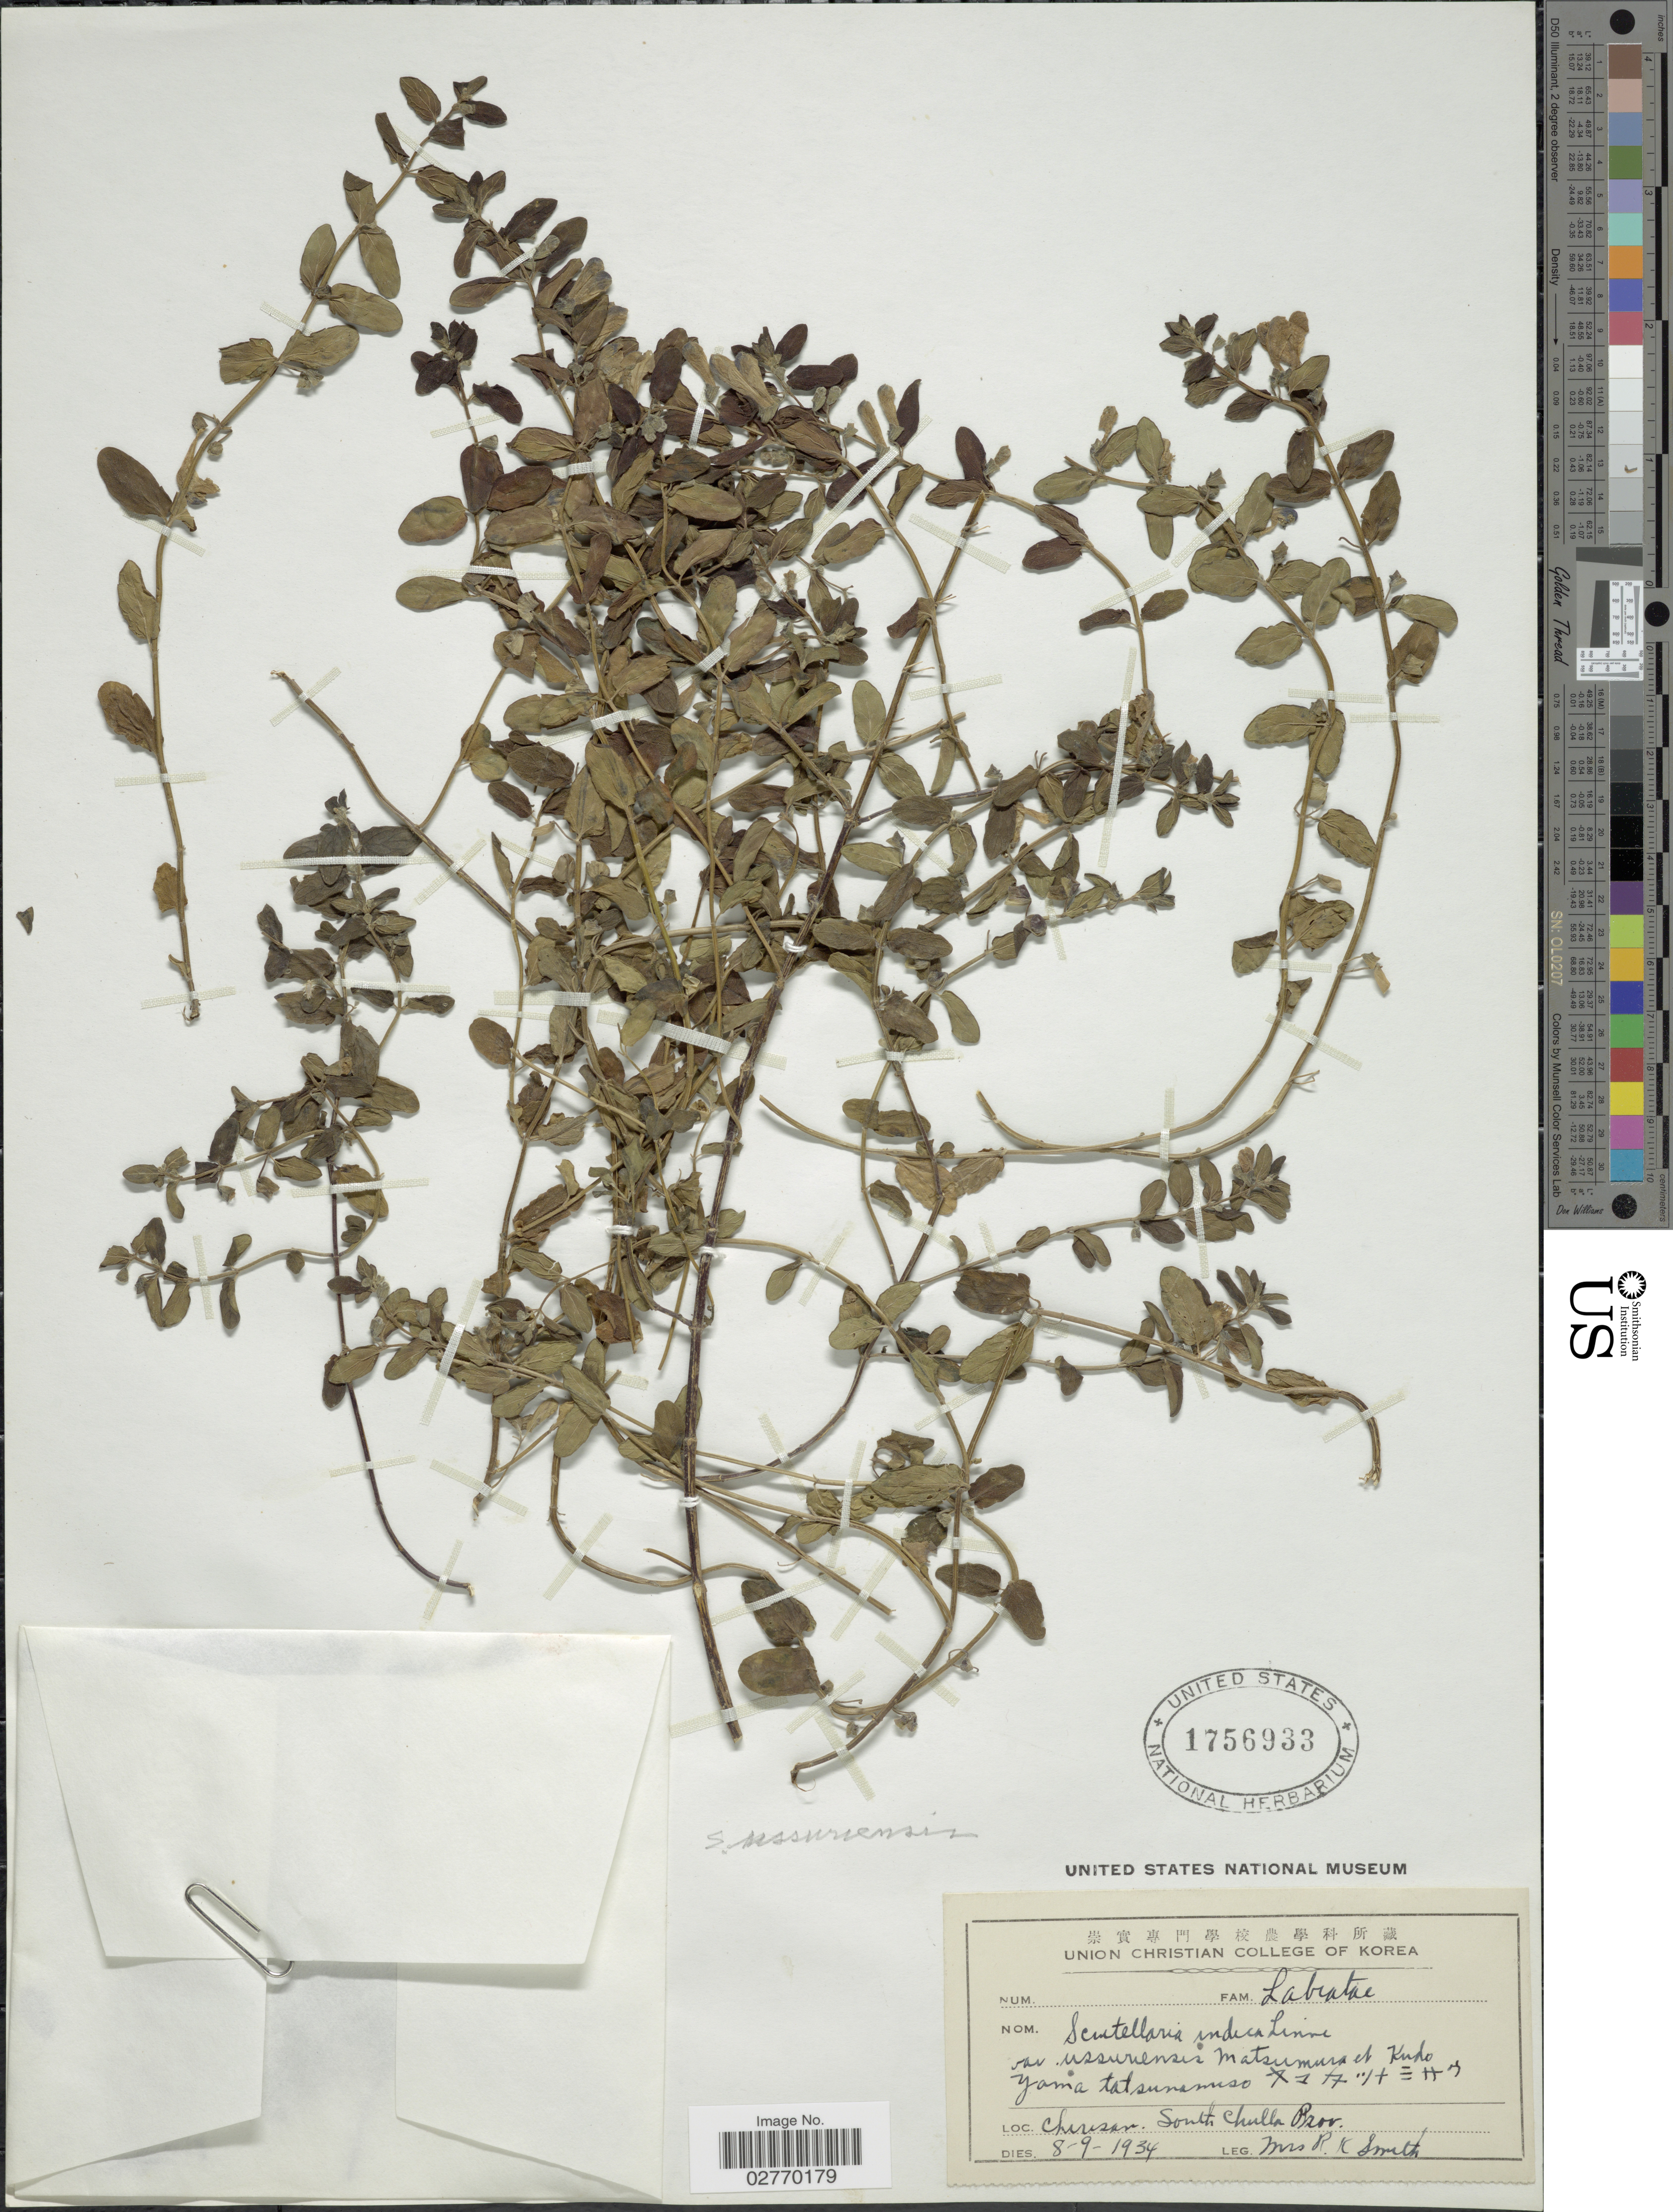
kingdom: Plantae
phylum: Tracheophyta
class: Magnoliopsida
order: Lamiales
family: Lamiaceae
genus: Scutellaria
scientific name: Scutellaria ussuriensis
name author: (Regel) Kudô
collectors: Mrs. R. K. Smith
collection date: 1934-09-08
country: South Korea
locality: Chirisan, South Chulla Prov. (Mt. Jiri)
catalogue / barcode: US 1756933